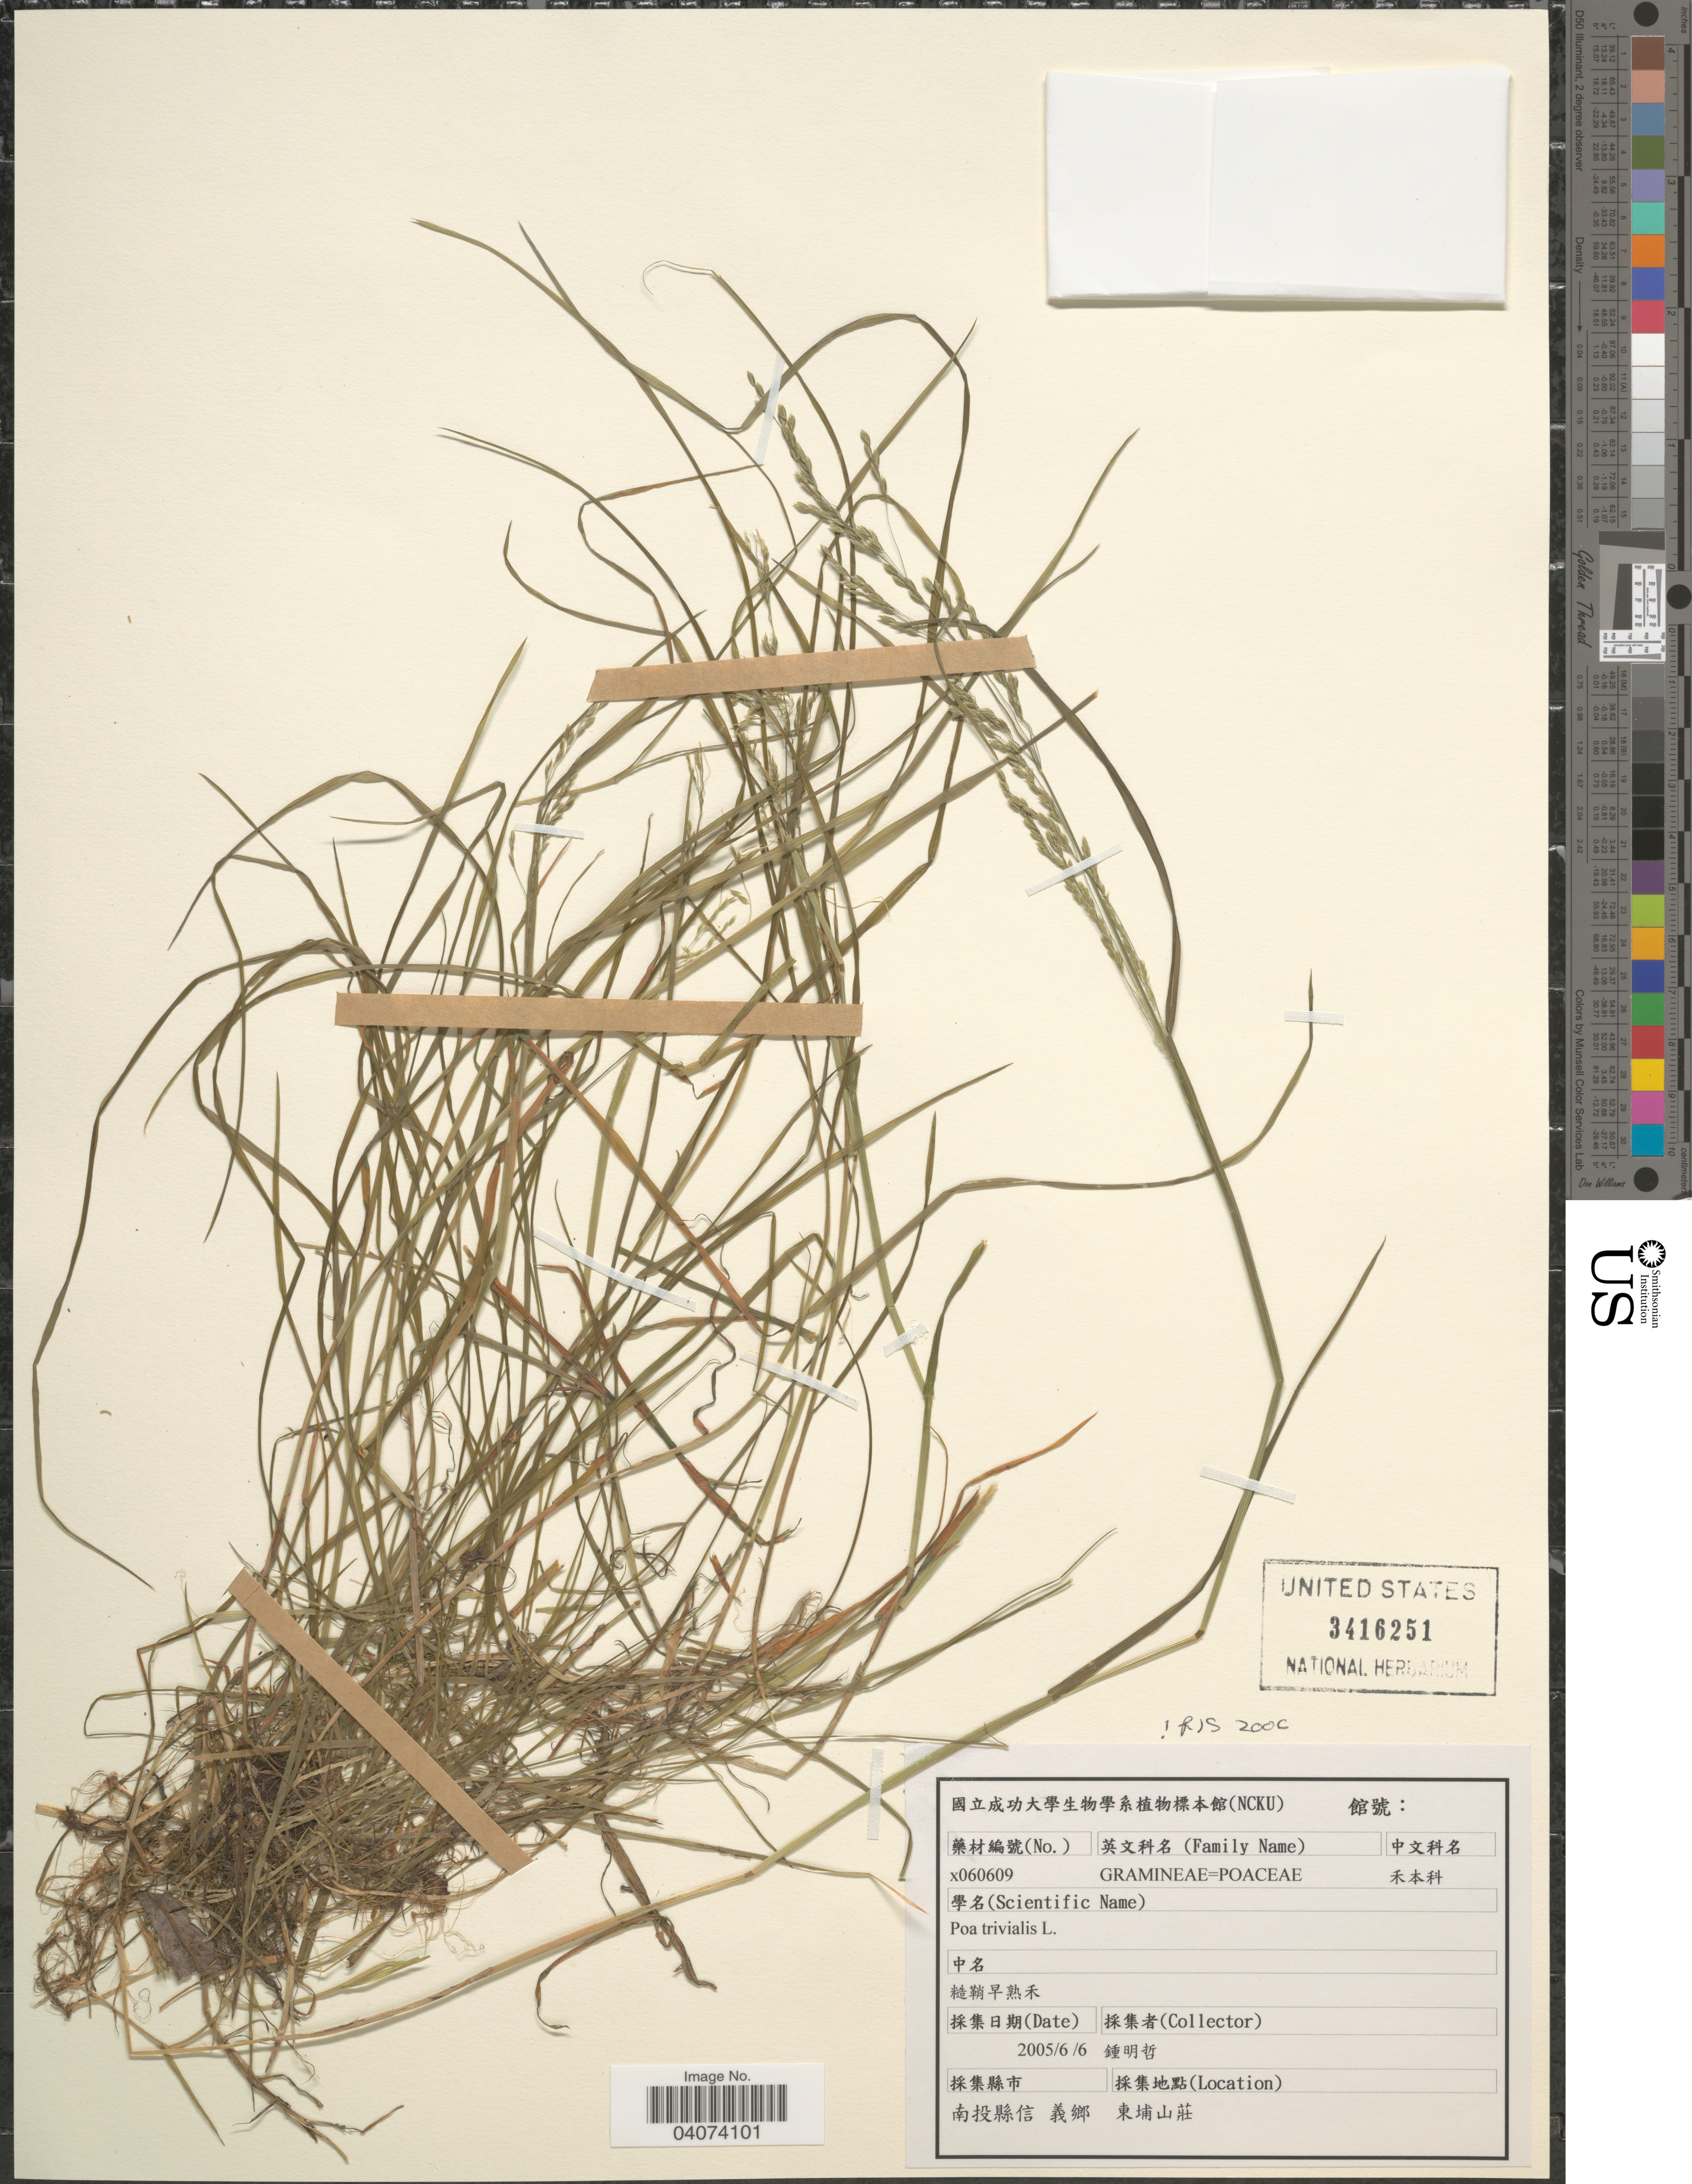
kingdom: Plantae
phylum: Tracheophyta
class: Liliopsida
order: Poales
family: Poaceae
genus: Poa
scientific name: Poa trivialis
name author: L.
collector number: X060609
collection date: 2005-06-06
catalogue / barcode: US 3416251